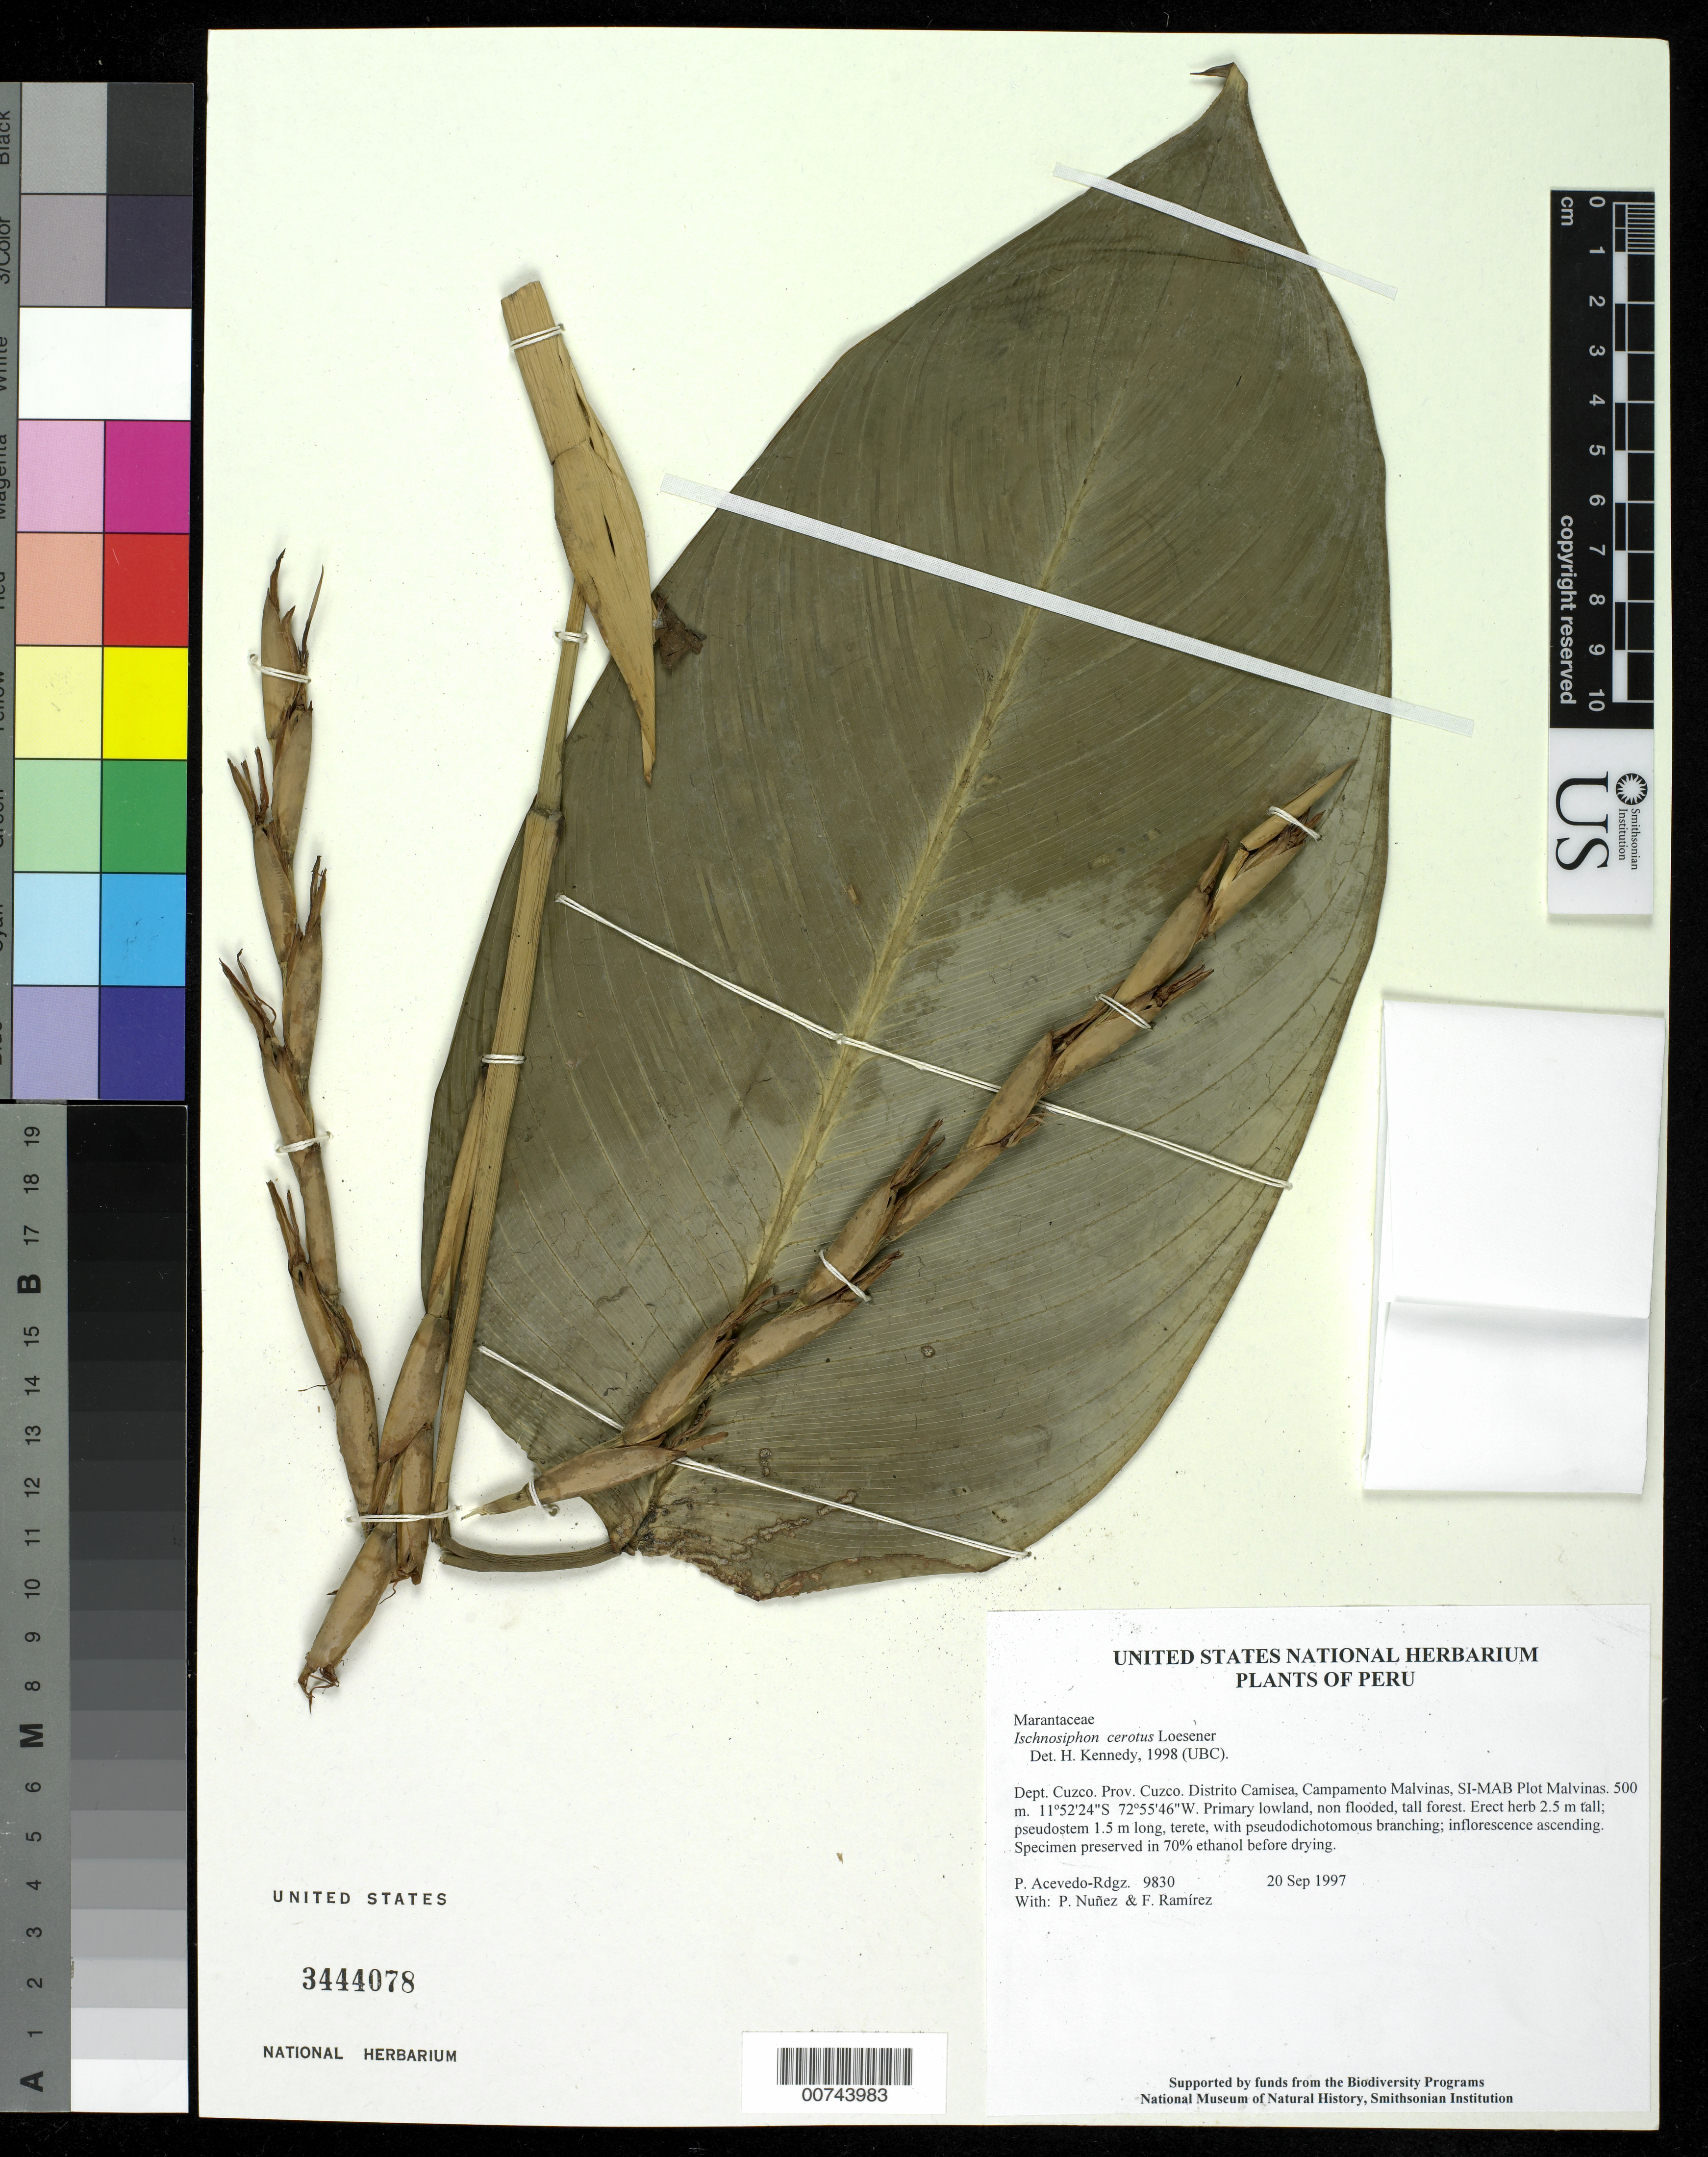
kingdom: Plantae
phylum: Tracheophyta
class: Liliopsida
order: Zingiberales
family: Marantaceae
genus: Ischnosiphon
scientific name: Ischnosiphon cerotus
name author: Loes.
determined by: Kennedy, Helen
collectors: P. Acevedo-Rodr., P. Nuñez V. & -- Ramírez F.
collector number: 9830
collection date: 1997-09-20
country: Peru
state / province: Cusco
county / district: Cusco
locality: Campamento Malvinas, SI-MAB Plot Malvinas. Camisea.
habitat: Primary lowland, non-flooded, tall forest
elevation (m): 500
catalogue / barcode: US 3444078